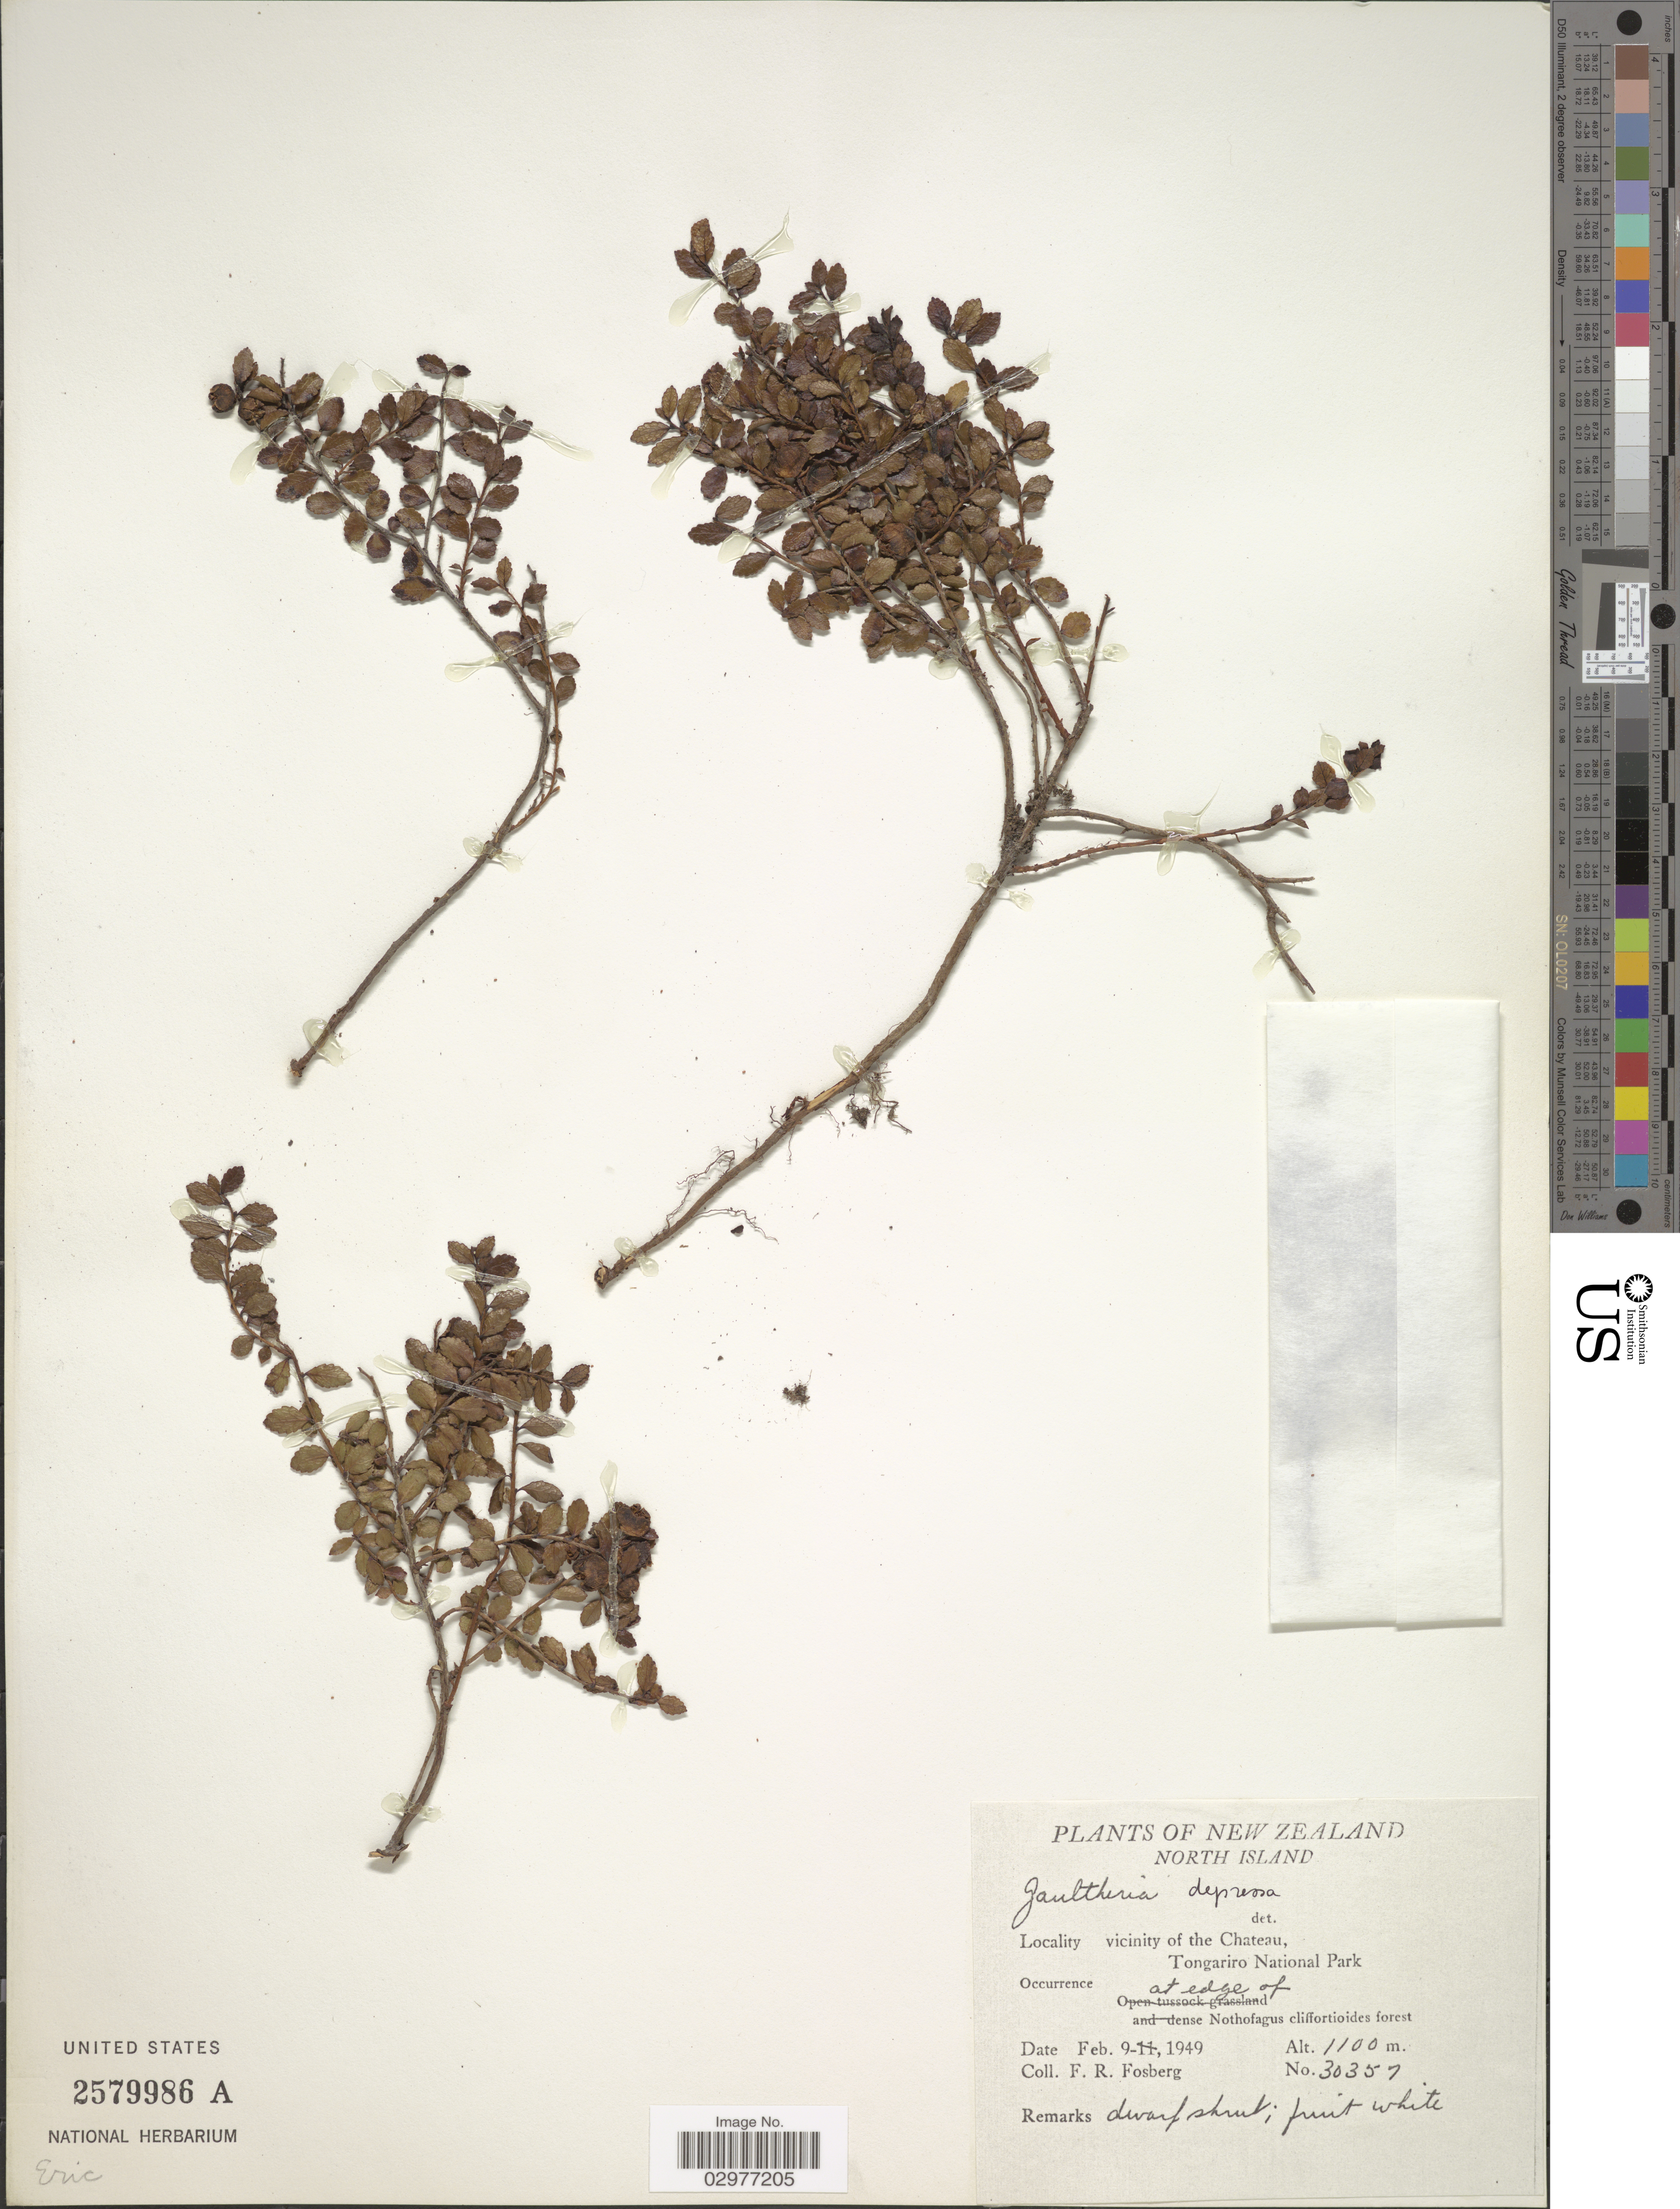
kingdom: Plantae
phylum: Tracheophyta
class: Magnoliopsida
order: Ericales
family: Ericaceae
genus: Gaultheria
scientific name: Gaultheria depressa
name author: Hook. f.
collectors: F. R. Fosberg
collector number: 30357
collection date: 1949-02-09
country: New Zealand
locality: North Island. Vicinity of the Chateau, Tongariro National Park.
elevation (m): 1100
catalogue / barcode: US 2579986A